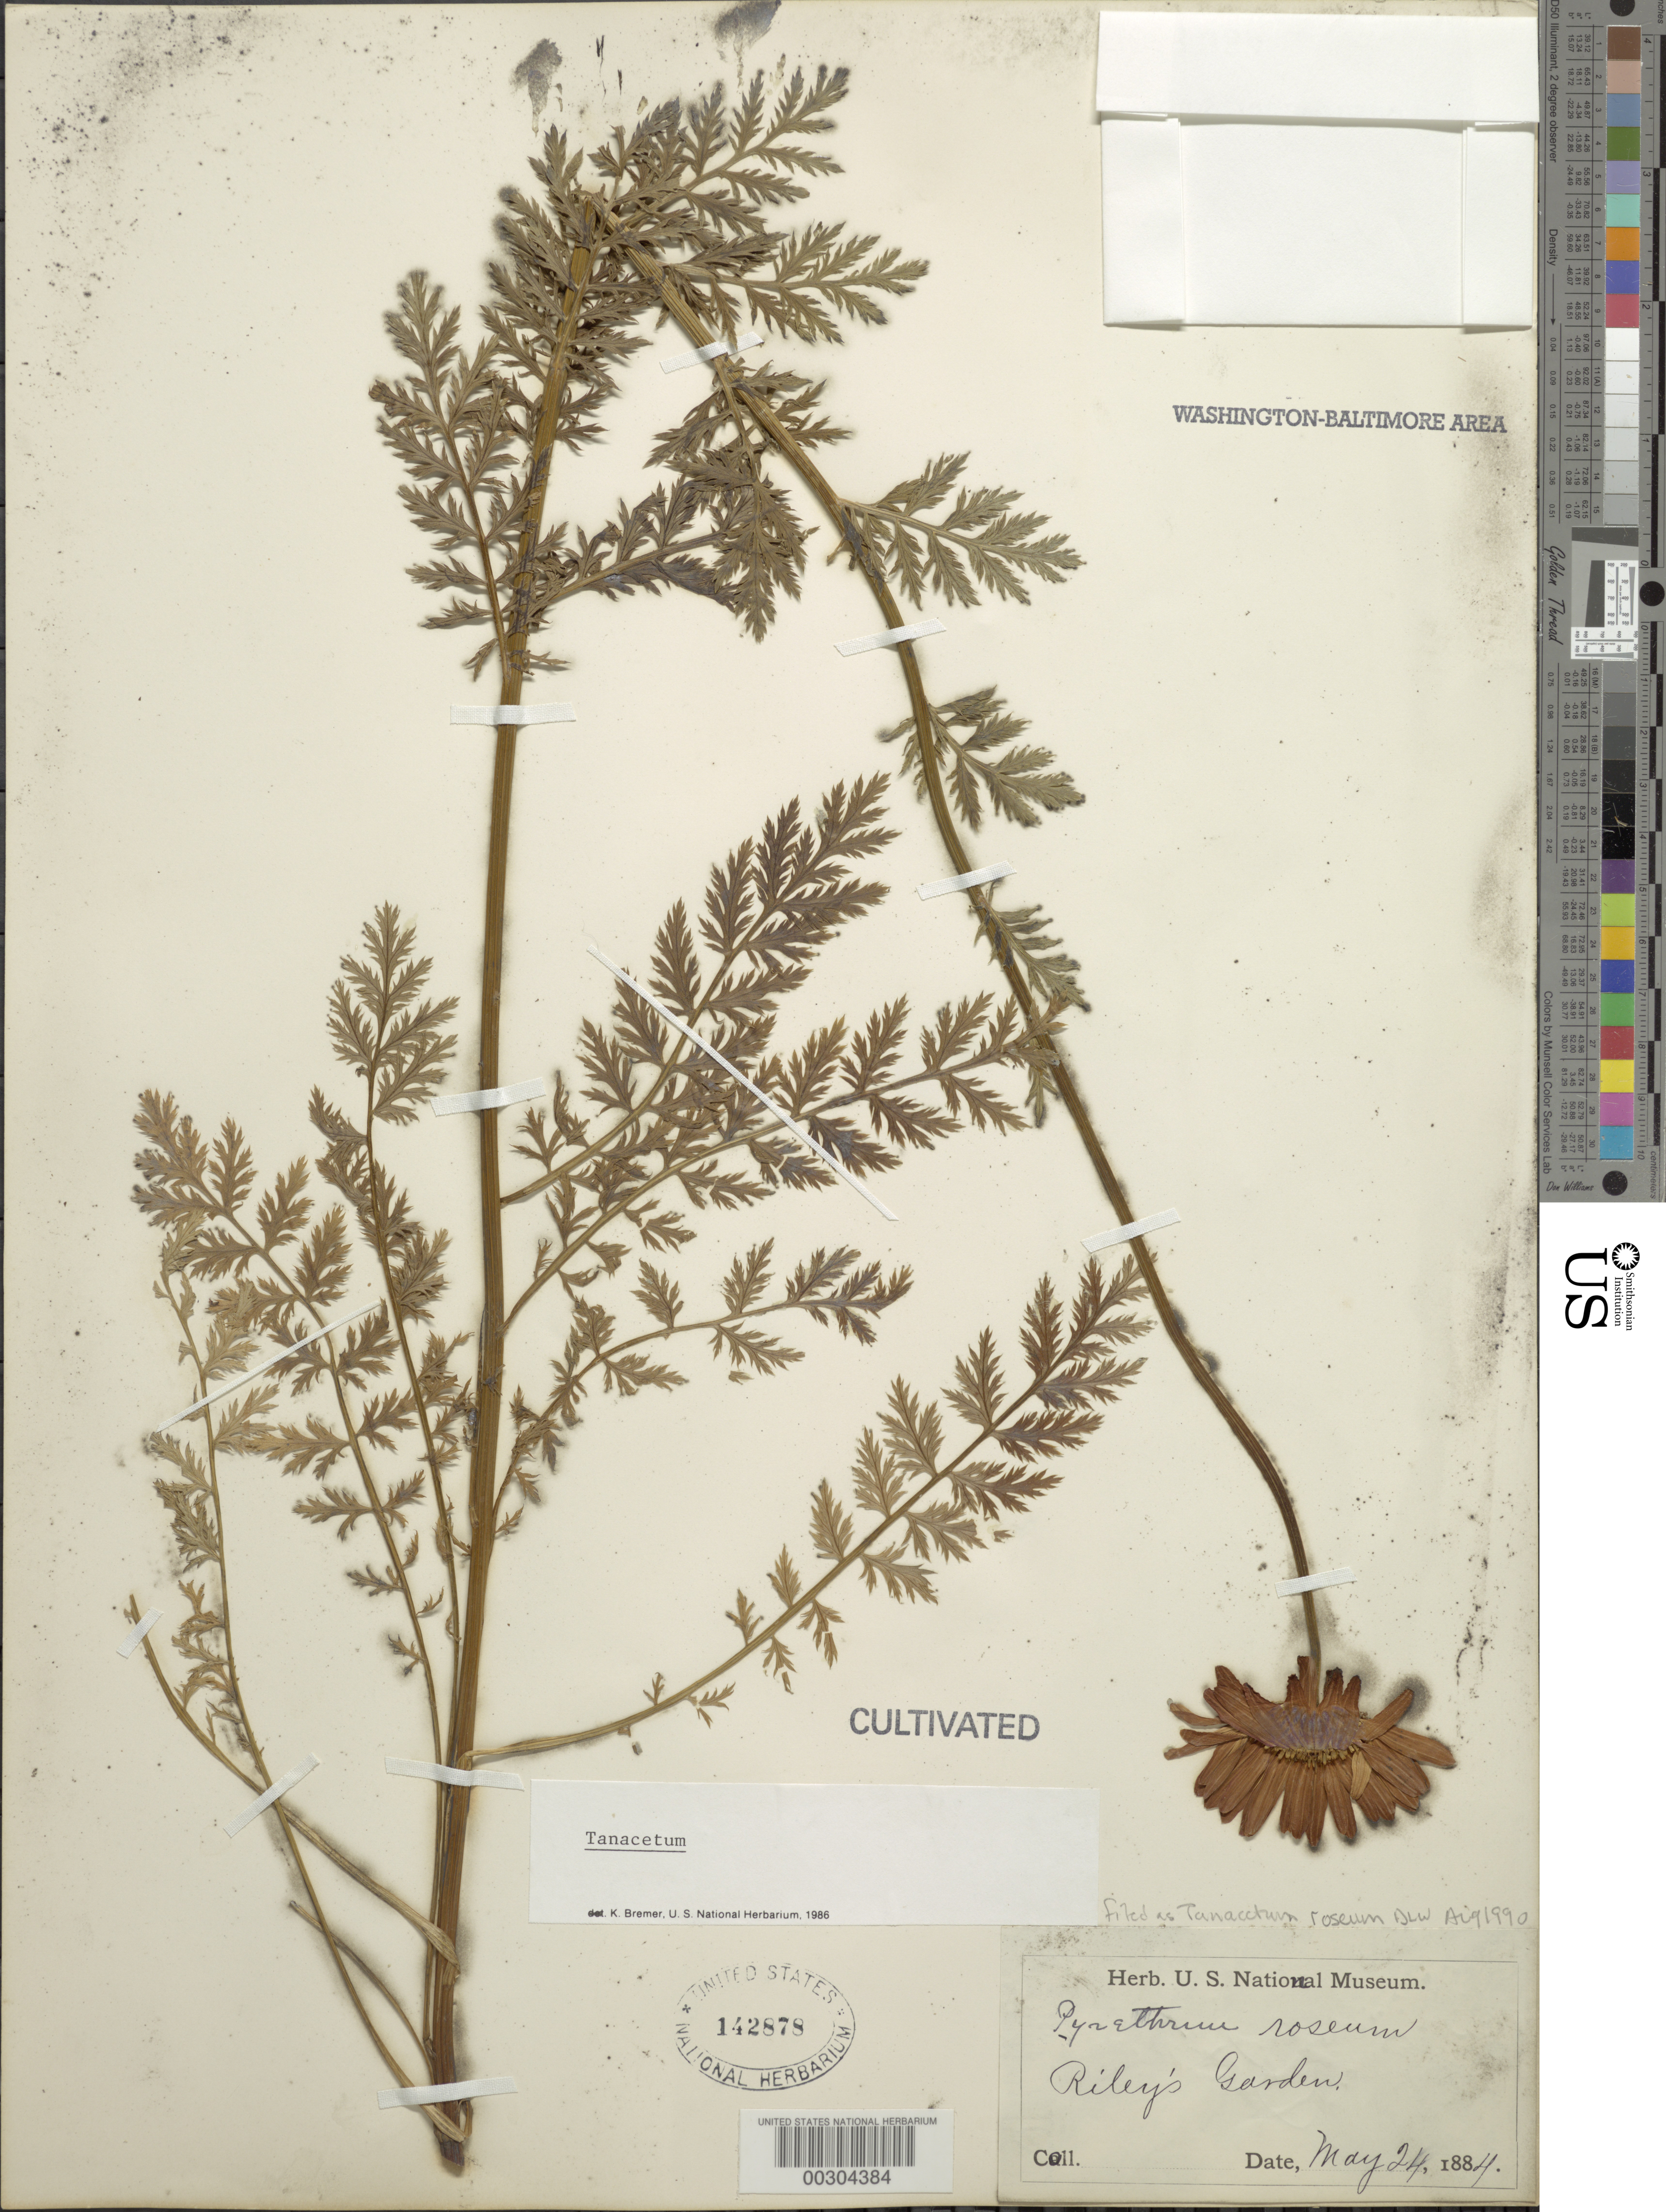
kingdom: Plantae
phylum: Tracheophyta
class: Magnoliopsida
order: Asterales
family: Asteraceae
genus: Tanacetum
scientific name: Tanacetum coccineum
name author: (Willd.) Grierson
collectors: L. F. Ward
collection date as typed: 24 May 1884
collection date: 1884-05-24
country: United States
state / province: District of Columbia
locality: Washington, Prof. C.V. Riley's garden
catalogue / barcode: US 142878